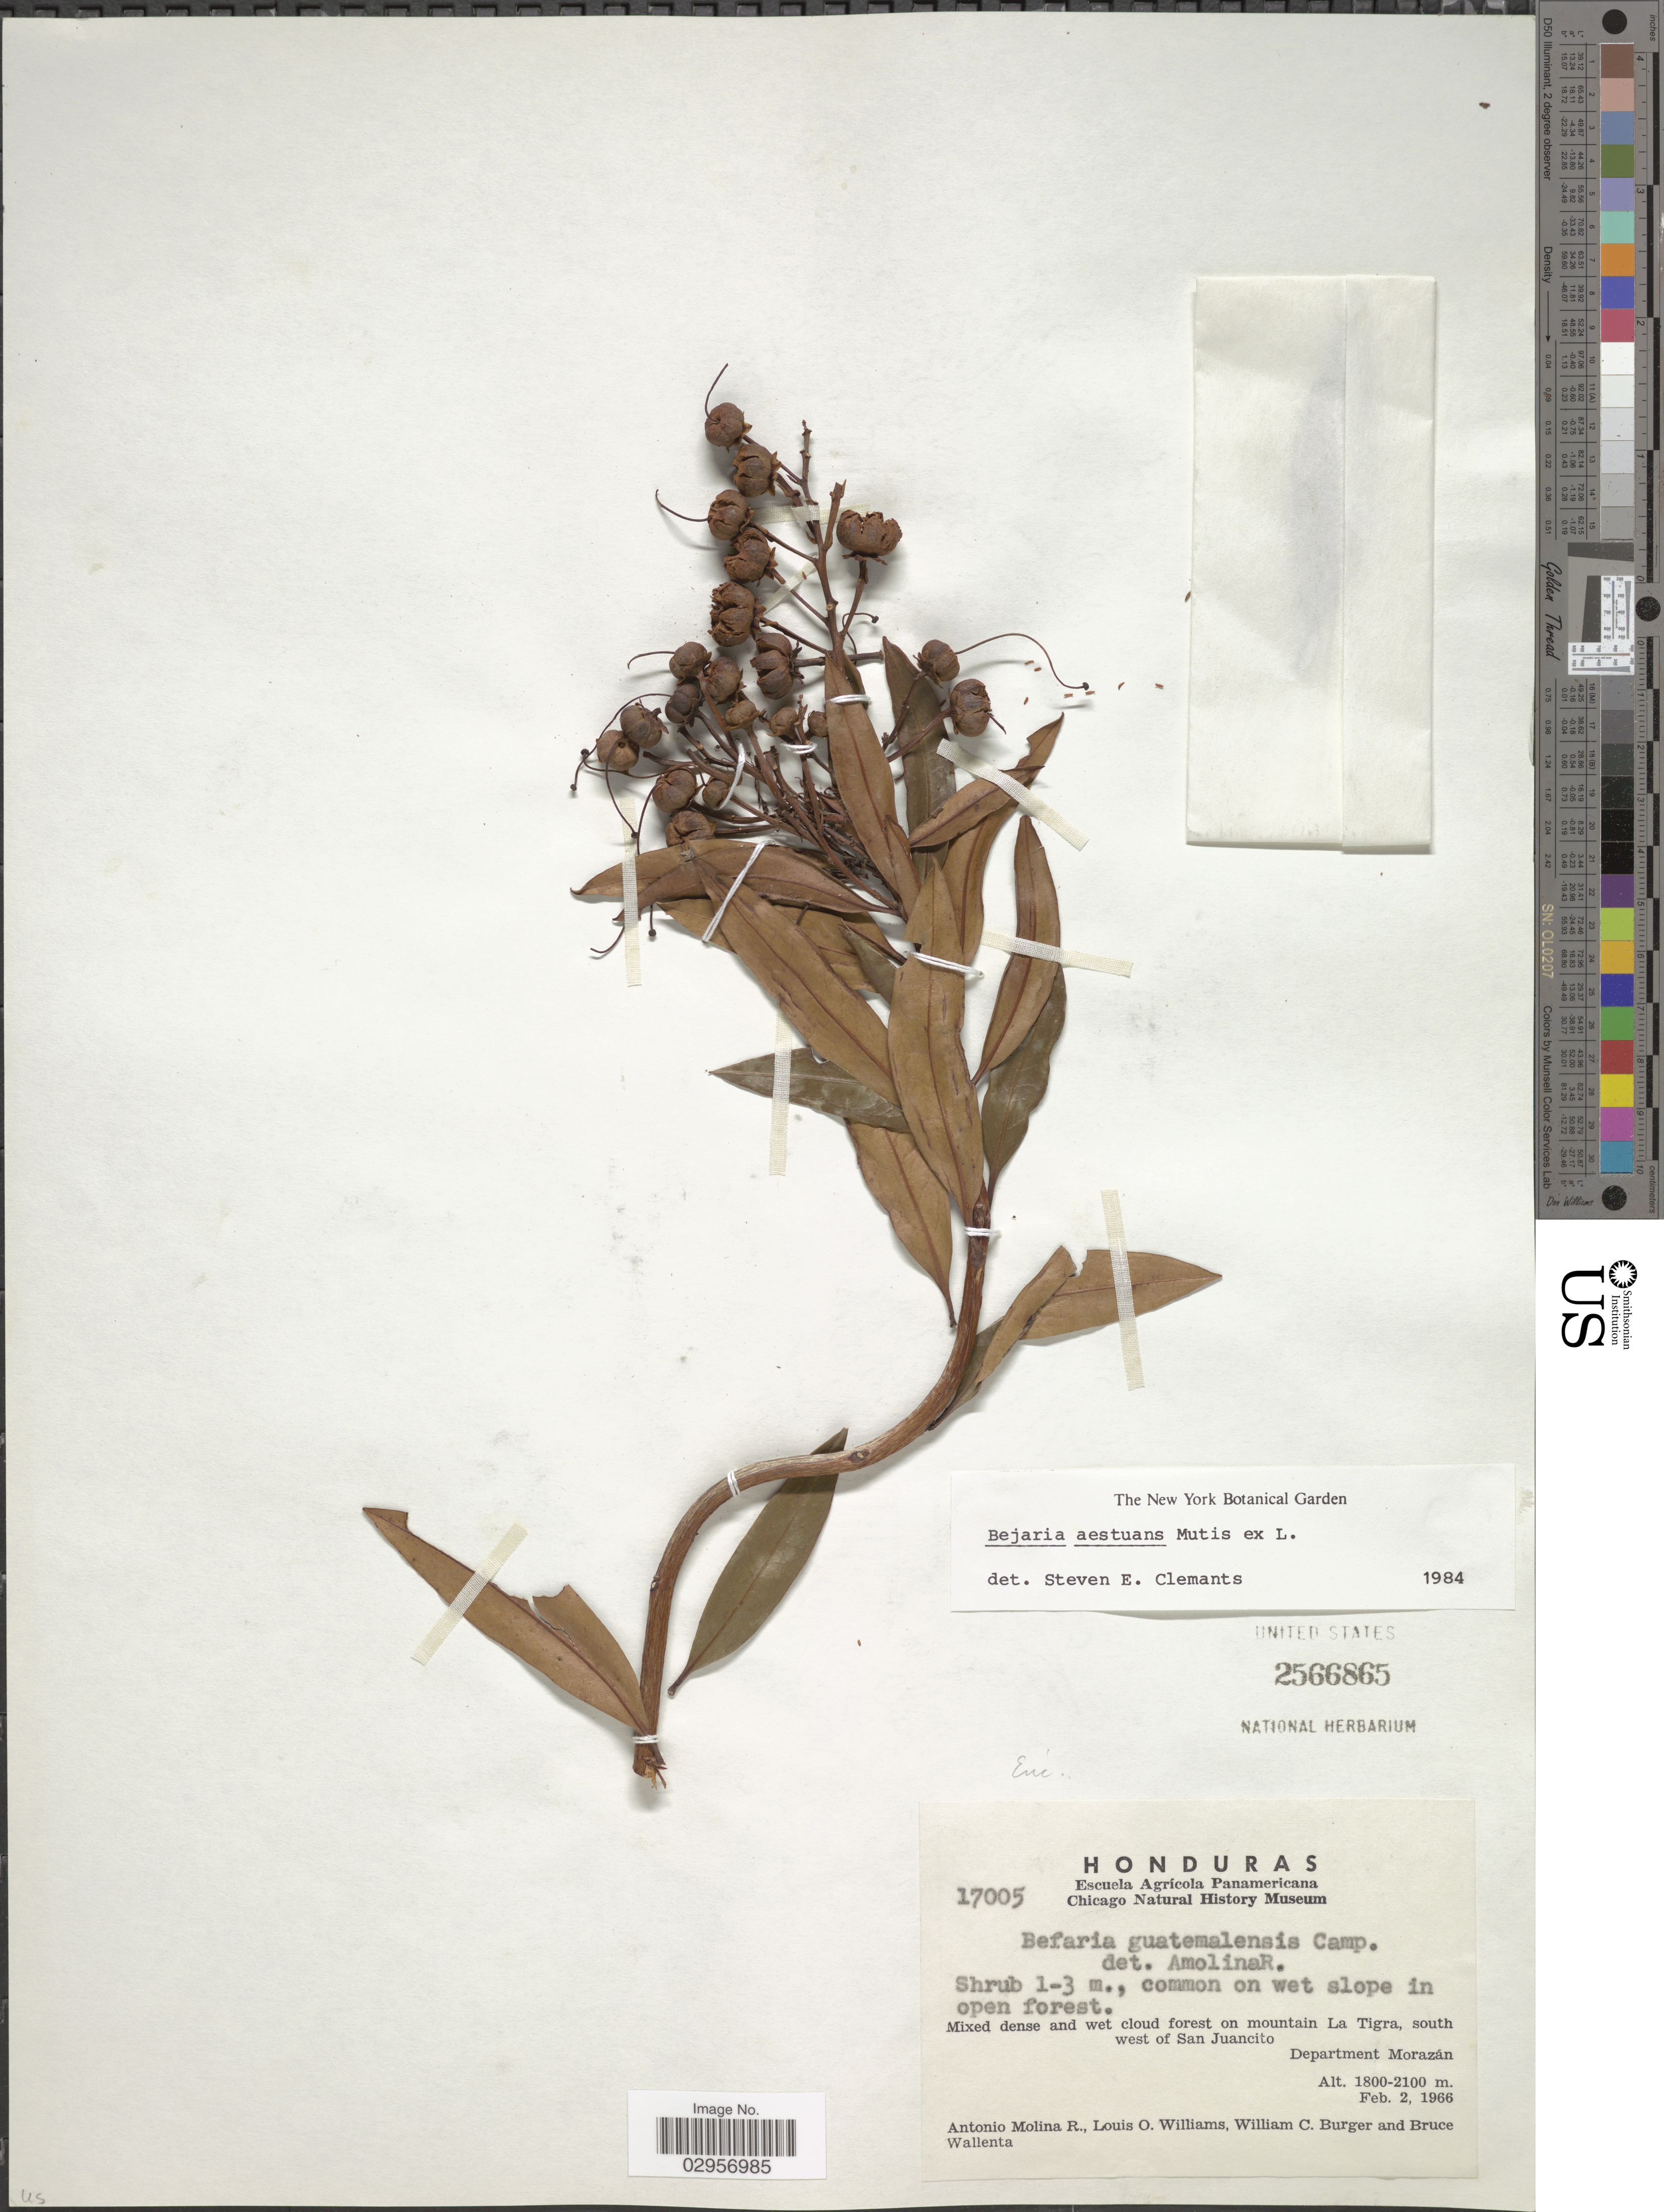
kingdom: Plantae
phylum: Tracheophyta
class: Magnoliopsida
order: Ericales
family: Ericaceae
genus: Befaria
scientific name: Befaria aestuans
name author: Mutis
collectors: A. Molina R., L. O. Williams, W. Burger & B. Wallenta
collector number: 17005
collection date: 1966-02-02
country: Honduras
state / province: Fco. Morazán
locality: Mixed dense and wet cloud forest on mountain La Tigra, south west of San Juancito, Department Morazán.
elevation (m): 1800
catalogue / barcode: US 2566865